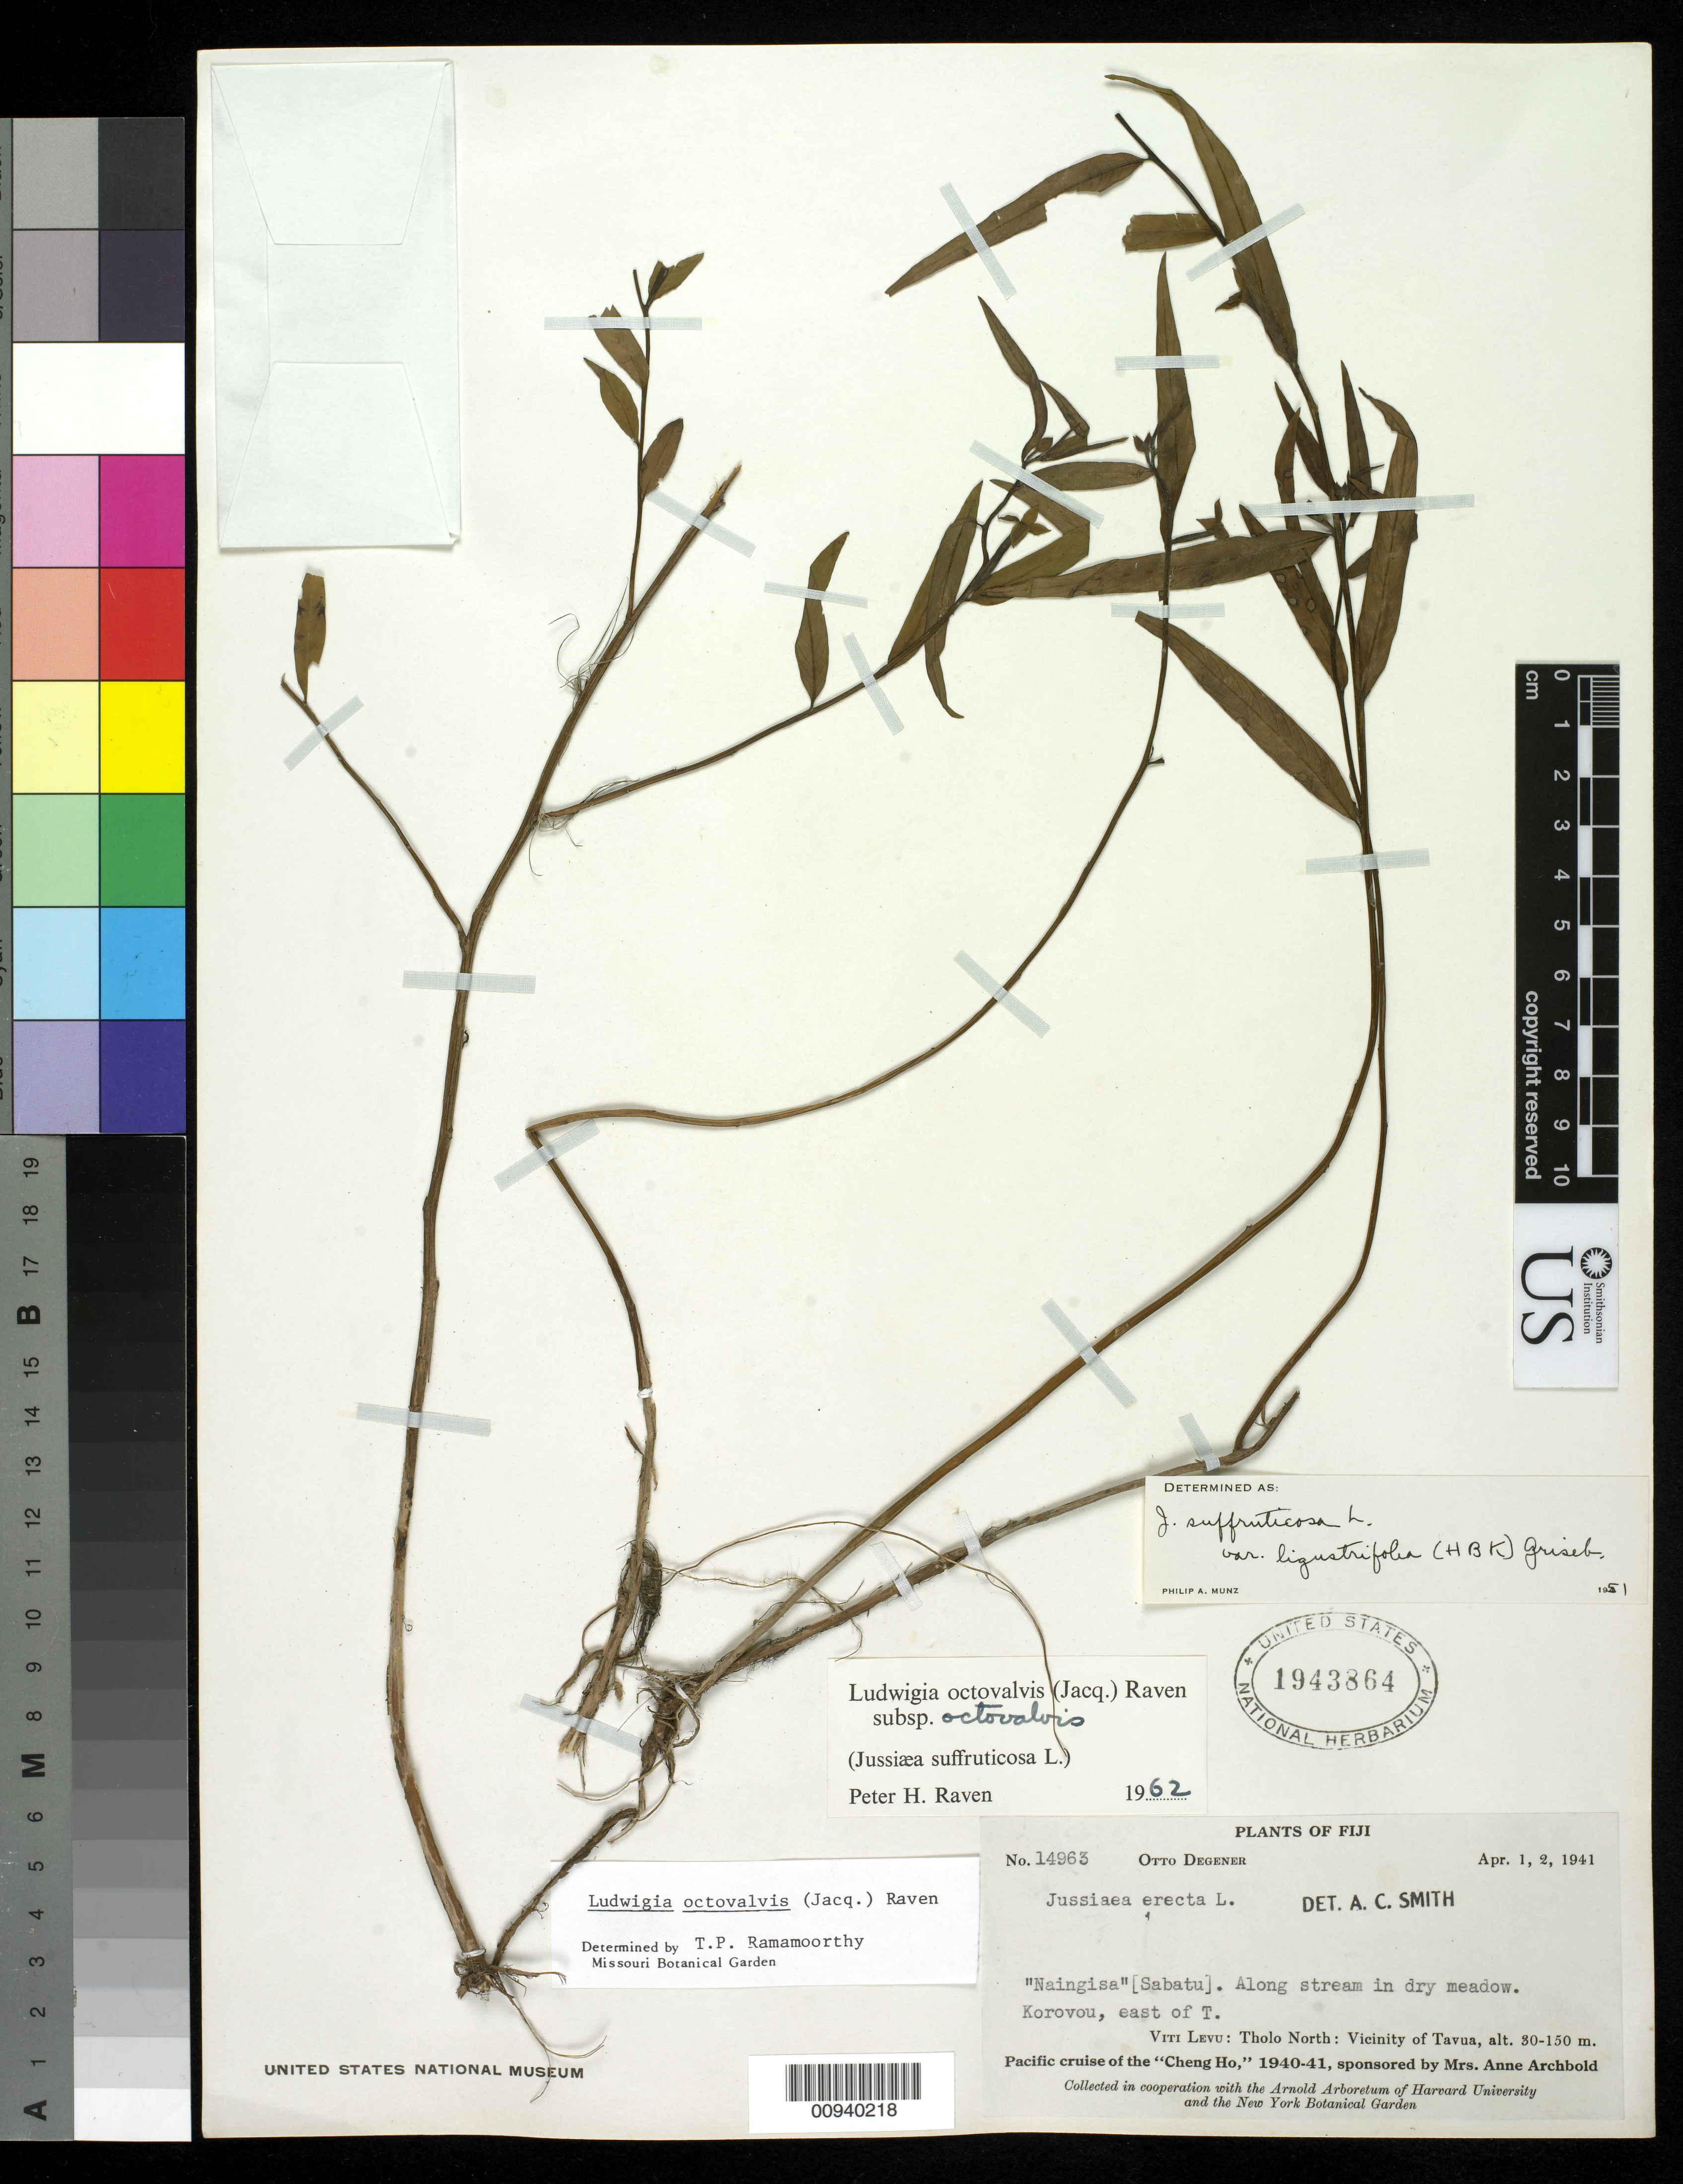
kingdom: Plantae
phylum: Tracheophyta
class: Magnoliopsida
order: Myrtales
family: Onagraceae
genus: Ludwigia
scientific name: Ludwigia octovalvis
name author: (Jacq.) P.H. Raven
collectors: O. Degener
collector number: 14963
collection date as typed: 01 Apr 1941 to 02 Apr 1941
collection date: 1941-04-01/1941-04-02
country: Fiji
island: Viti Levu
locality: Korovou, east of Tavus.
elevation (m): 30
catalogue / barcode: US 1943864